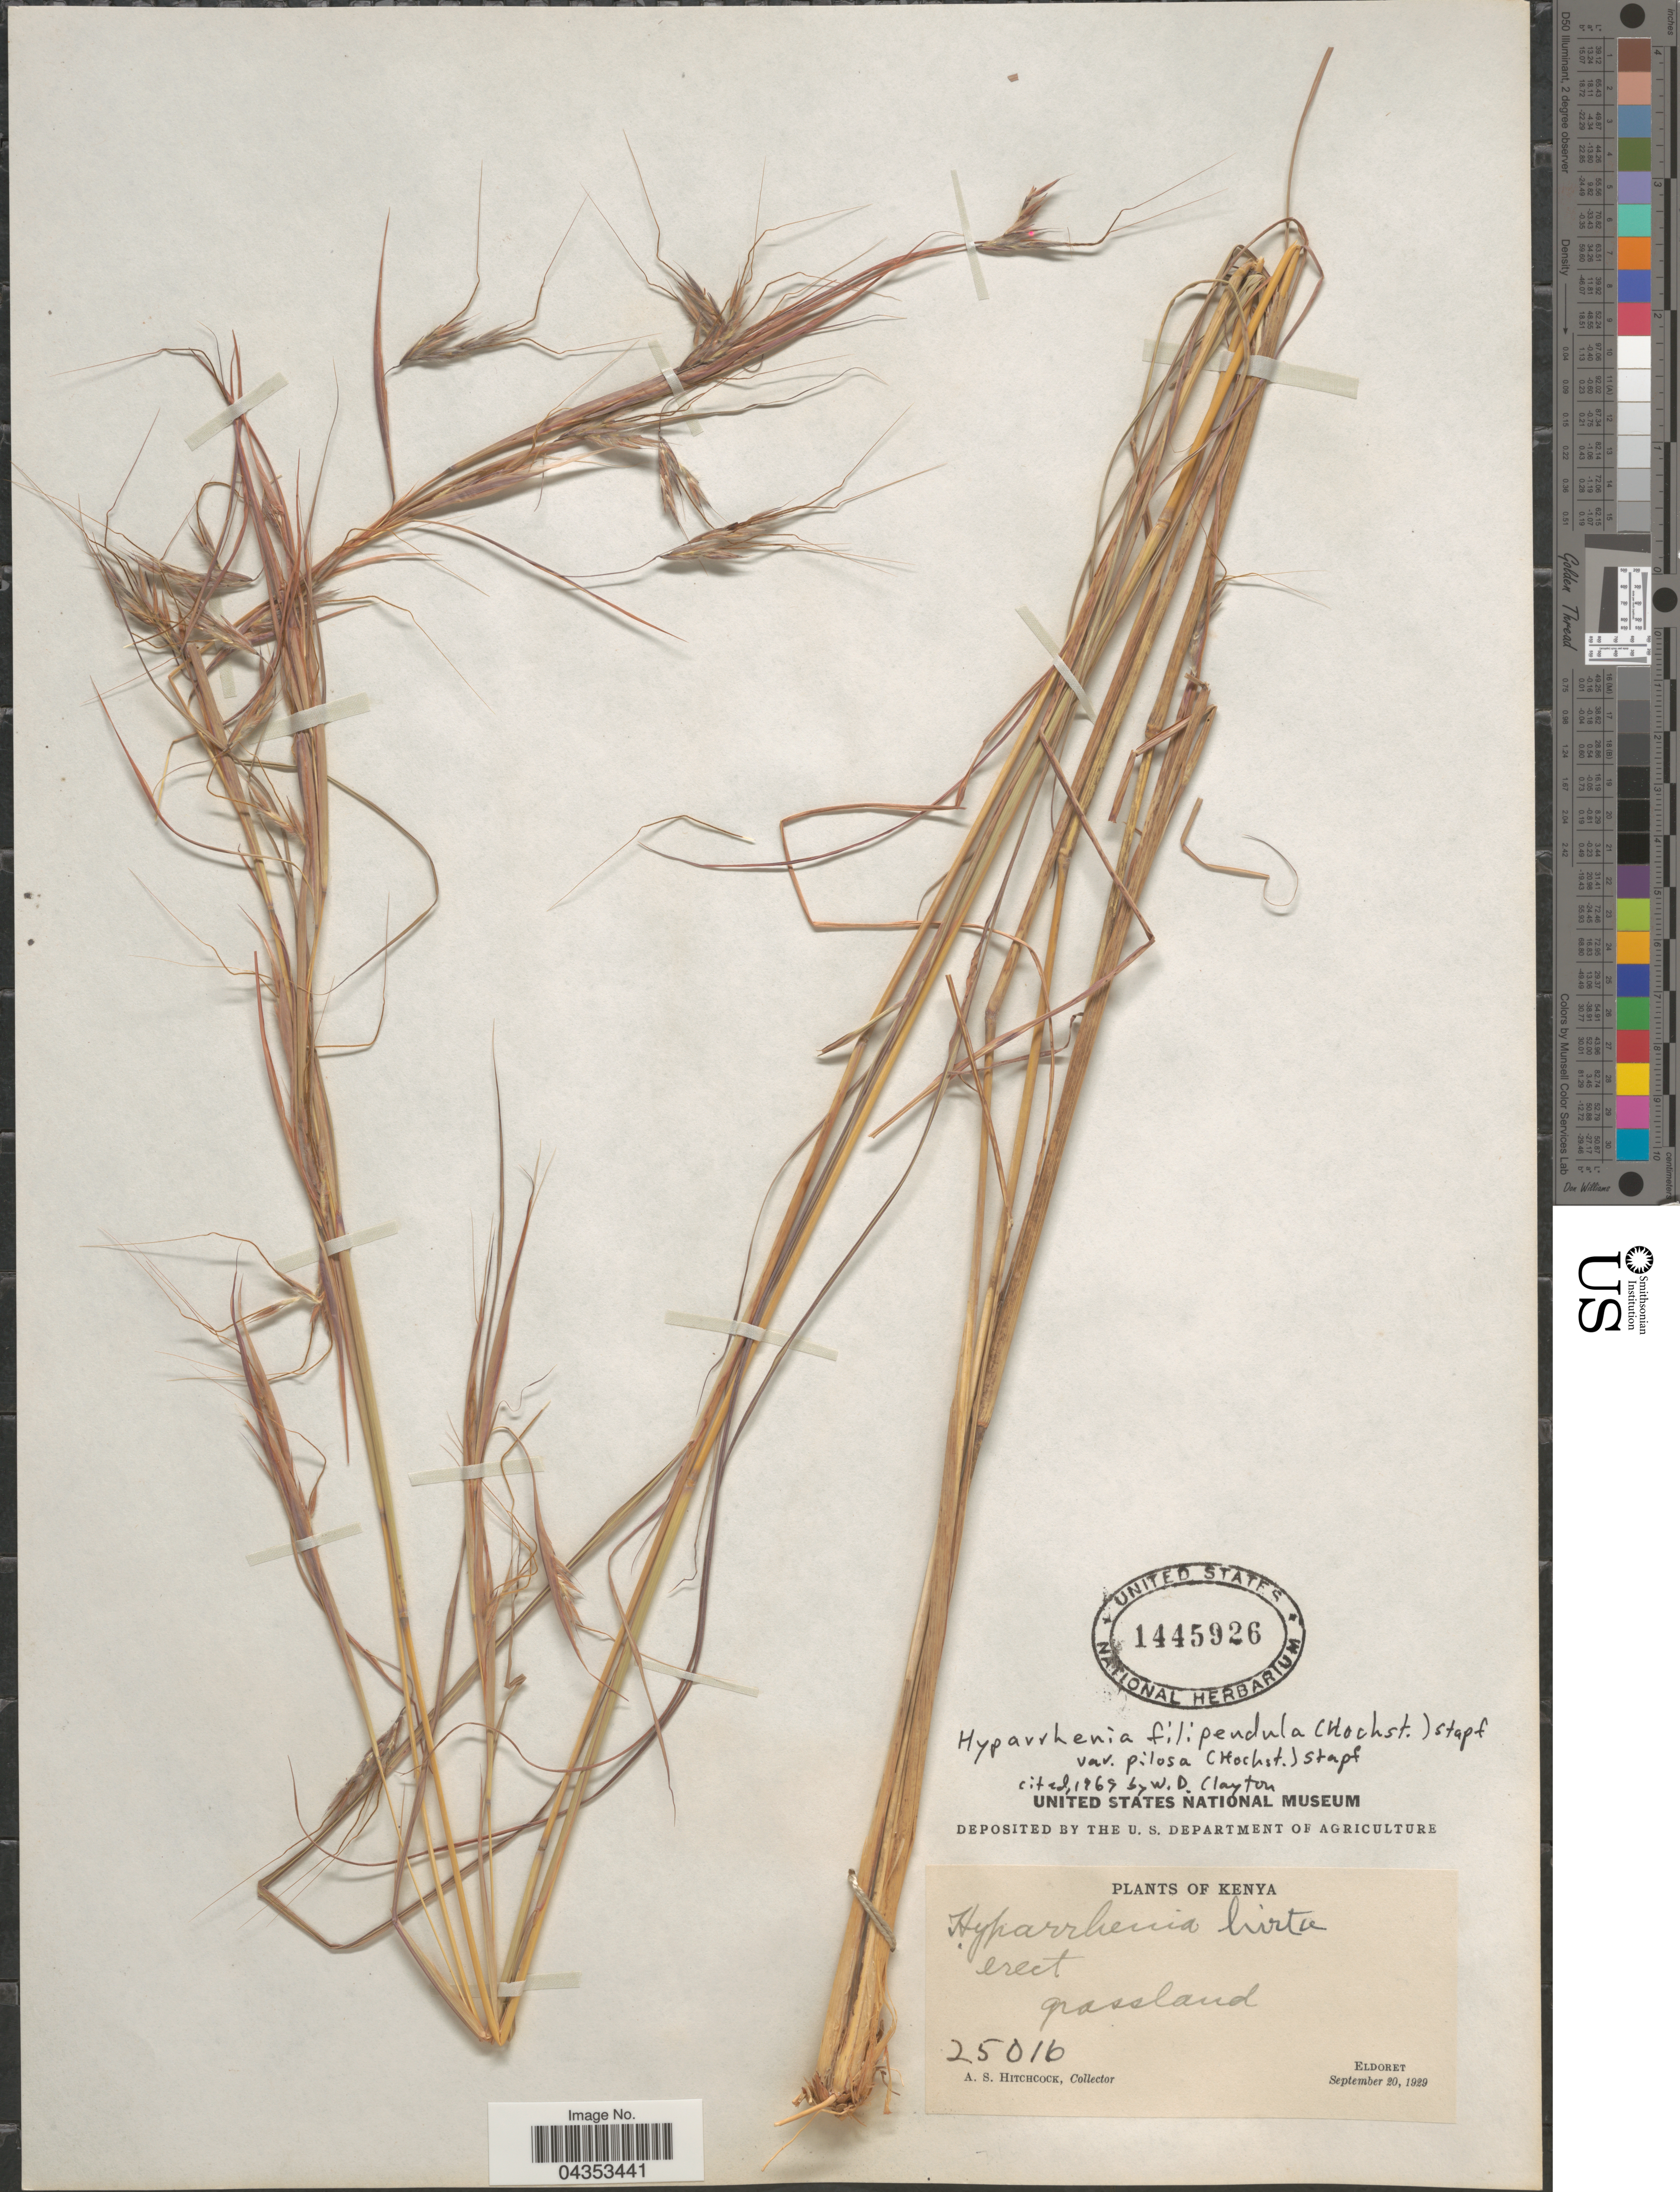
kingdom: Plantae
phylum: Tracheophyta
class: Liliopsida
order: Poales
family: Poaceae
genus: Hyparrhenia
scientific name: Hyparrhenia filipendula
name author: (Hochr.) Stapf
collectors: A. S. Hitchcock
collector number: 25016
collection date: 1929-09-20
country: Kenya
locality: Grassland. Eldoret.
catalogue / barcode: US 1445926